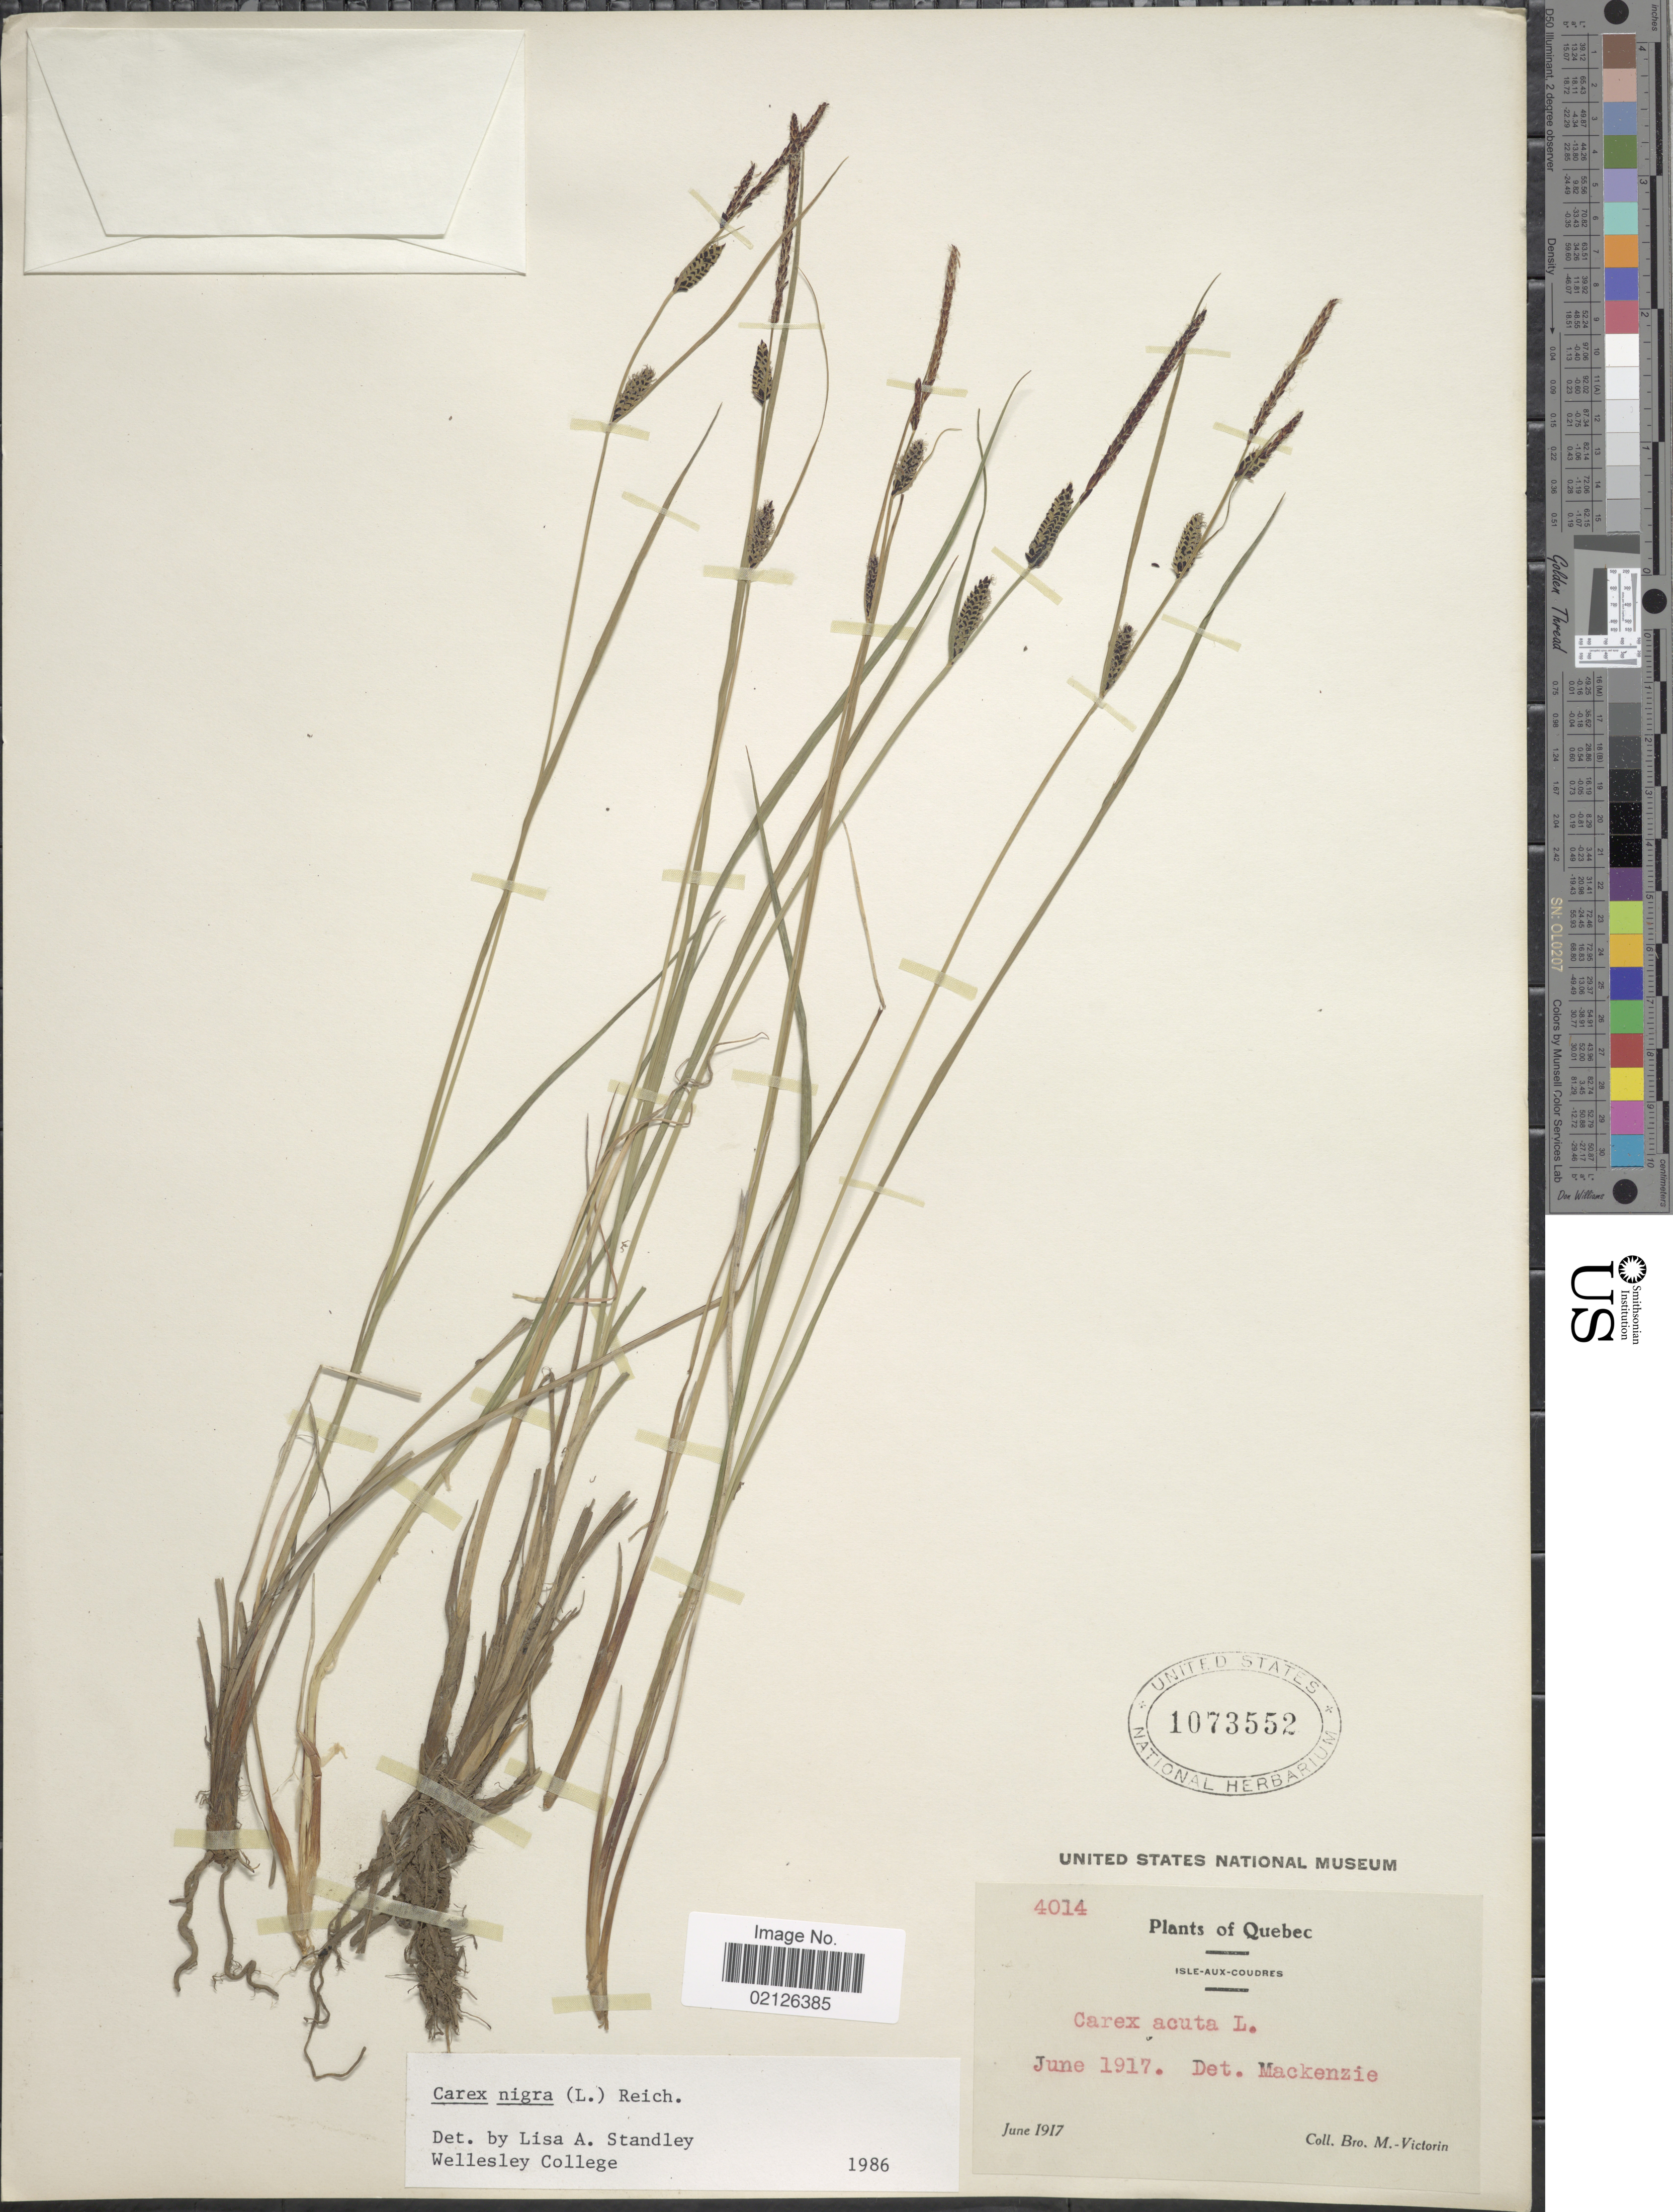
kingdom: Plantae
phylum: Tracheophyta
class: Liliopsida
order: Poales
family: Cyperaceae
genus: Carex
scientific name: Carex nigra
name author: (L.) Reichard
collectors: Fr. Marie-Victorin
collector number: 4014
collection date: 1917-06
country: Canada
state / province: Quebec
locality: Isle-Aux-Coudres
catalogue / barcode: US 1073552